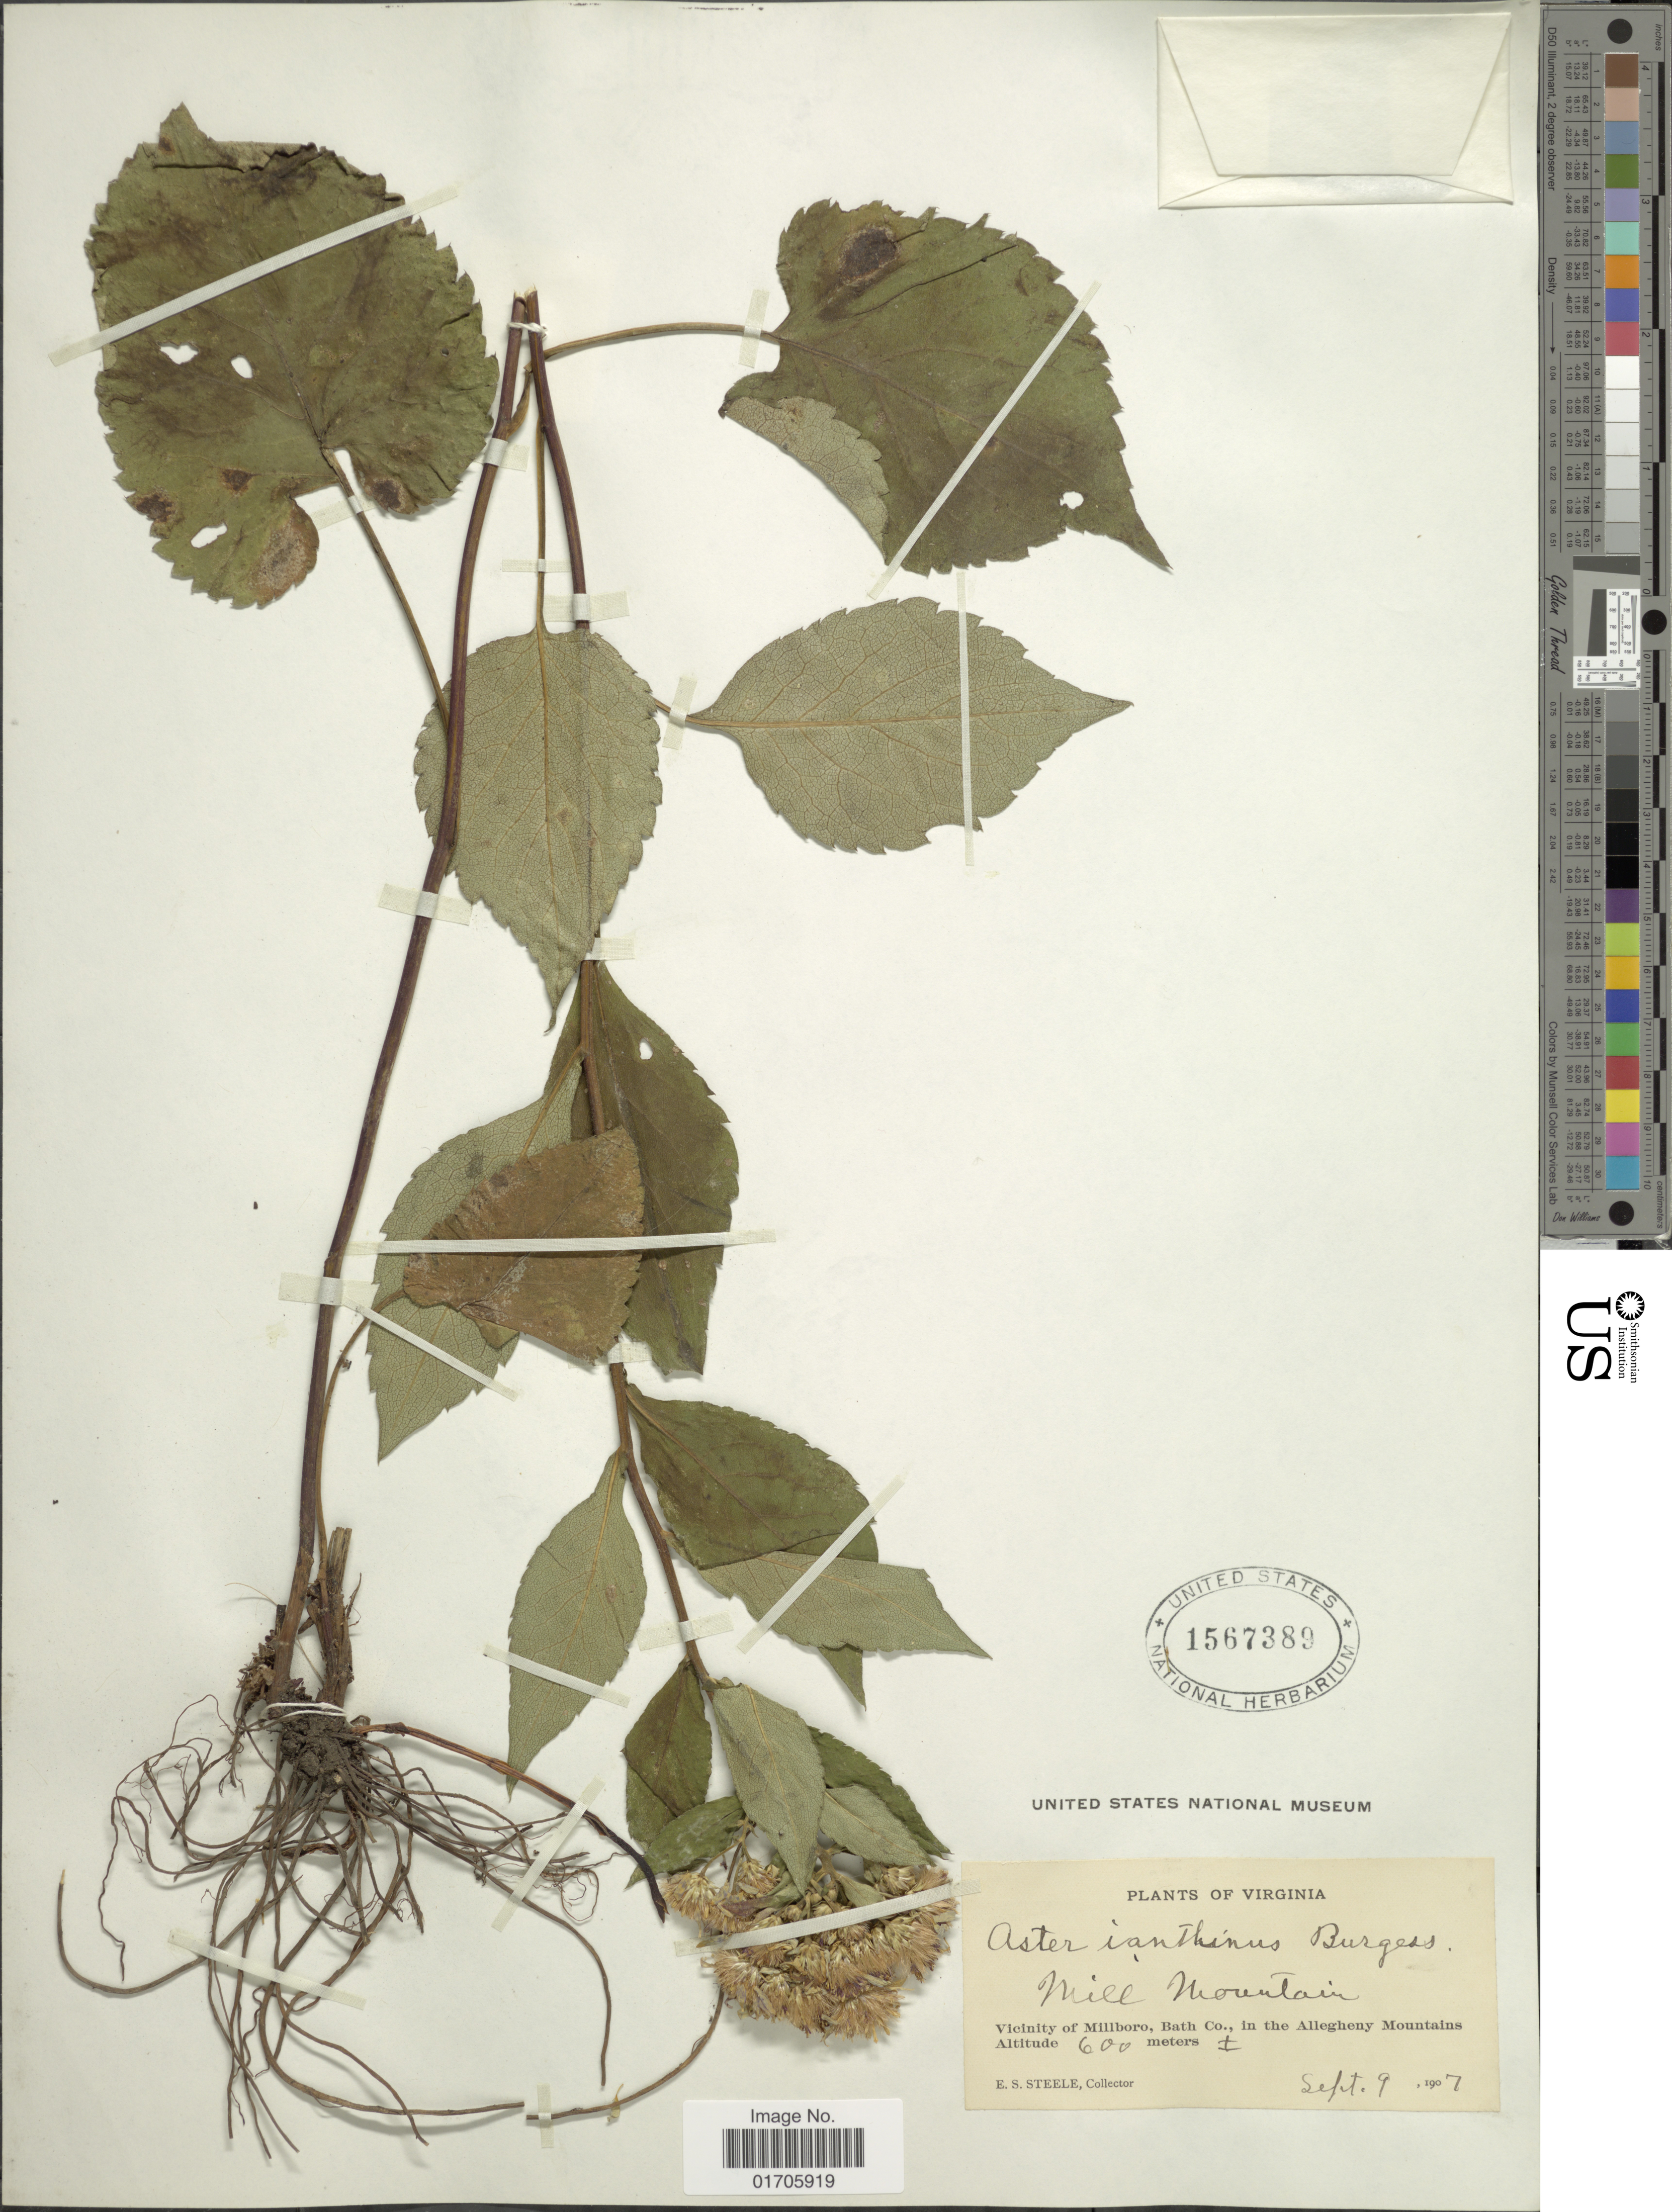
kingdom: Plantae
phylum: Tracheophyta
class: Magnoliopsida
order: Asterales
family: Asteraceae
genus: Eurybia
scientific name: Eurybia macrophylla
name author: (L.) Cass.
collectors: E. Steele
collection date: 1907-09-09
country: United States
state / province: Virginia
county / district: Bath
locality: Virginia. Mill Mountain. Vicinity of Millboro, Bath Co., in the Allegheny Mountains.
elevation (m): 600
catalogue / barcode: US 1567389